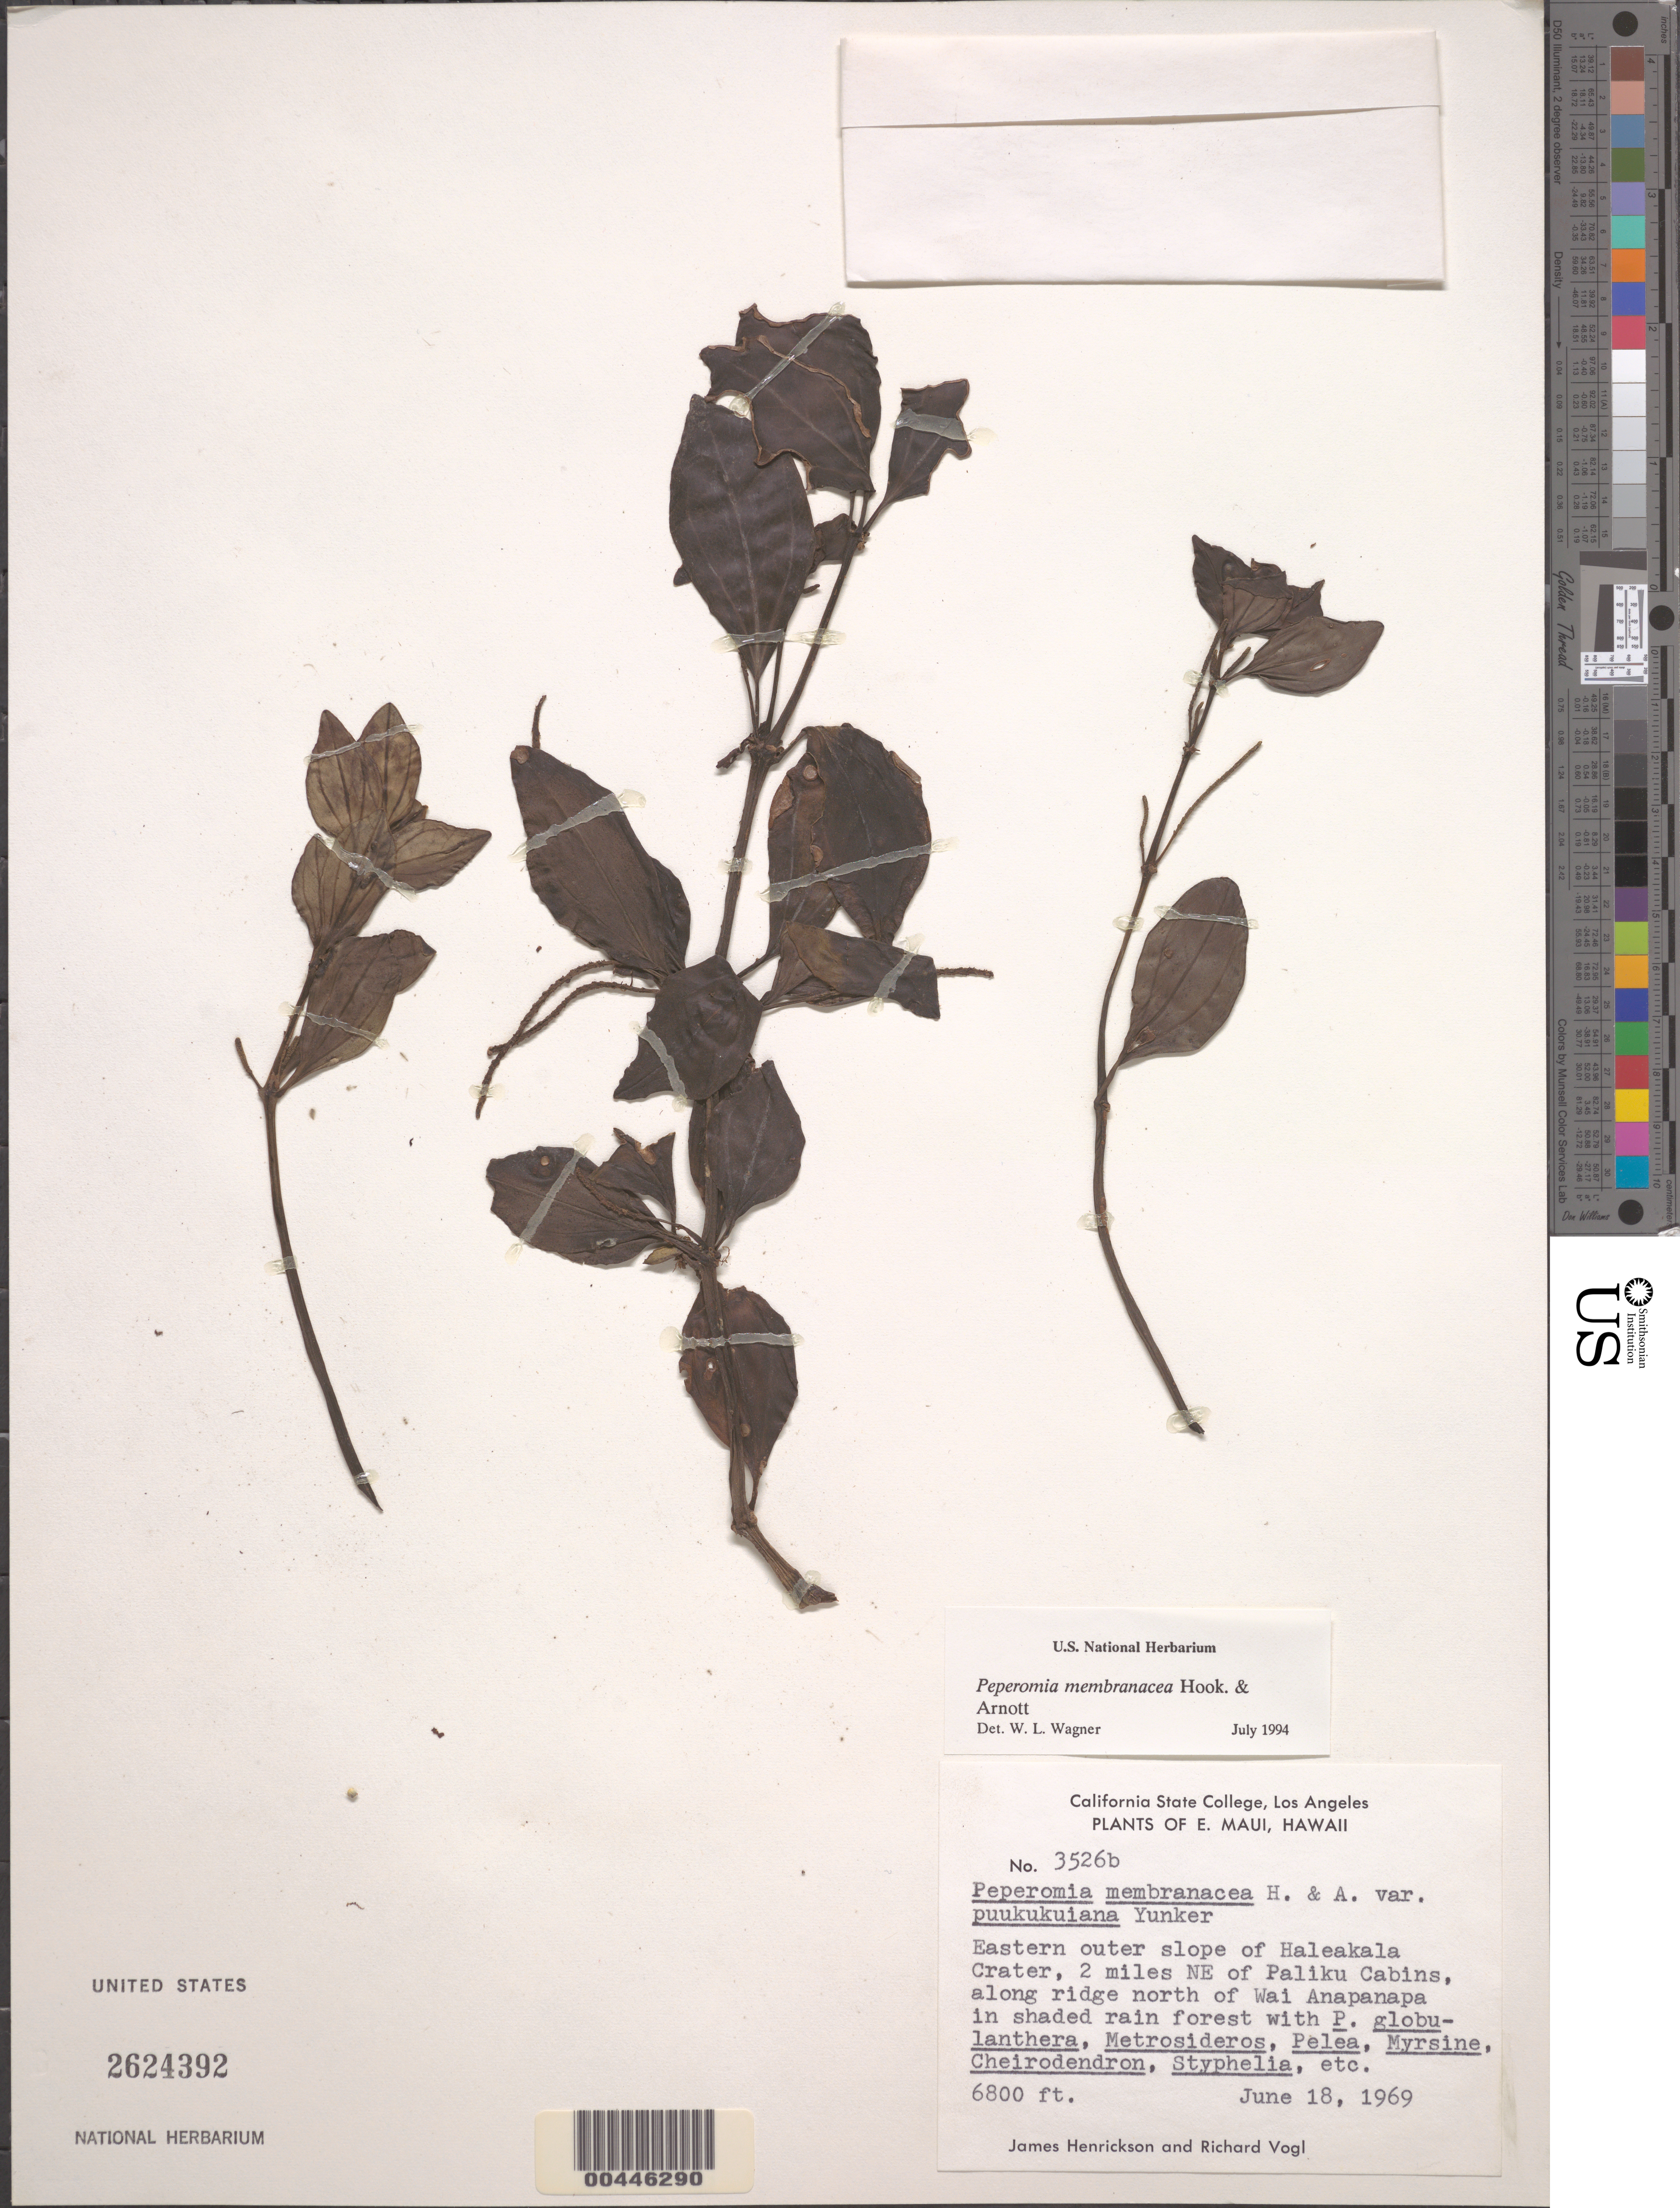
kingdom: Plantae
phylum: Tracheophyta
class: Magnoliopsida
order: Piperales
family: Piperaceae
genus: Peperomia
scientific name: Peperomia membranacea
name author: Hook. & Arn.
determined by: Wagner, W. L., (BOT), Smithsonian Institution - National Museum of Natural History (UNITED STATES)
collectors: J. S. Henrickson & R. Vogl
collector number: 3526b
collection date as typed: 18 Jun 1969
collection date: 1969-06-18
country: United States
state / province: Hawaii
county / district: Maui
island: Maui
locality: E Maui, E outer slope of Haleakala Crater, 2 mi NE of Paliku Cabins, along ridge N of Wai Anapanapa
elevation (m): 2073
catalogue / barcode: US 2624392